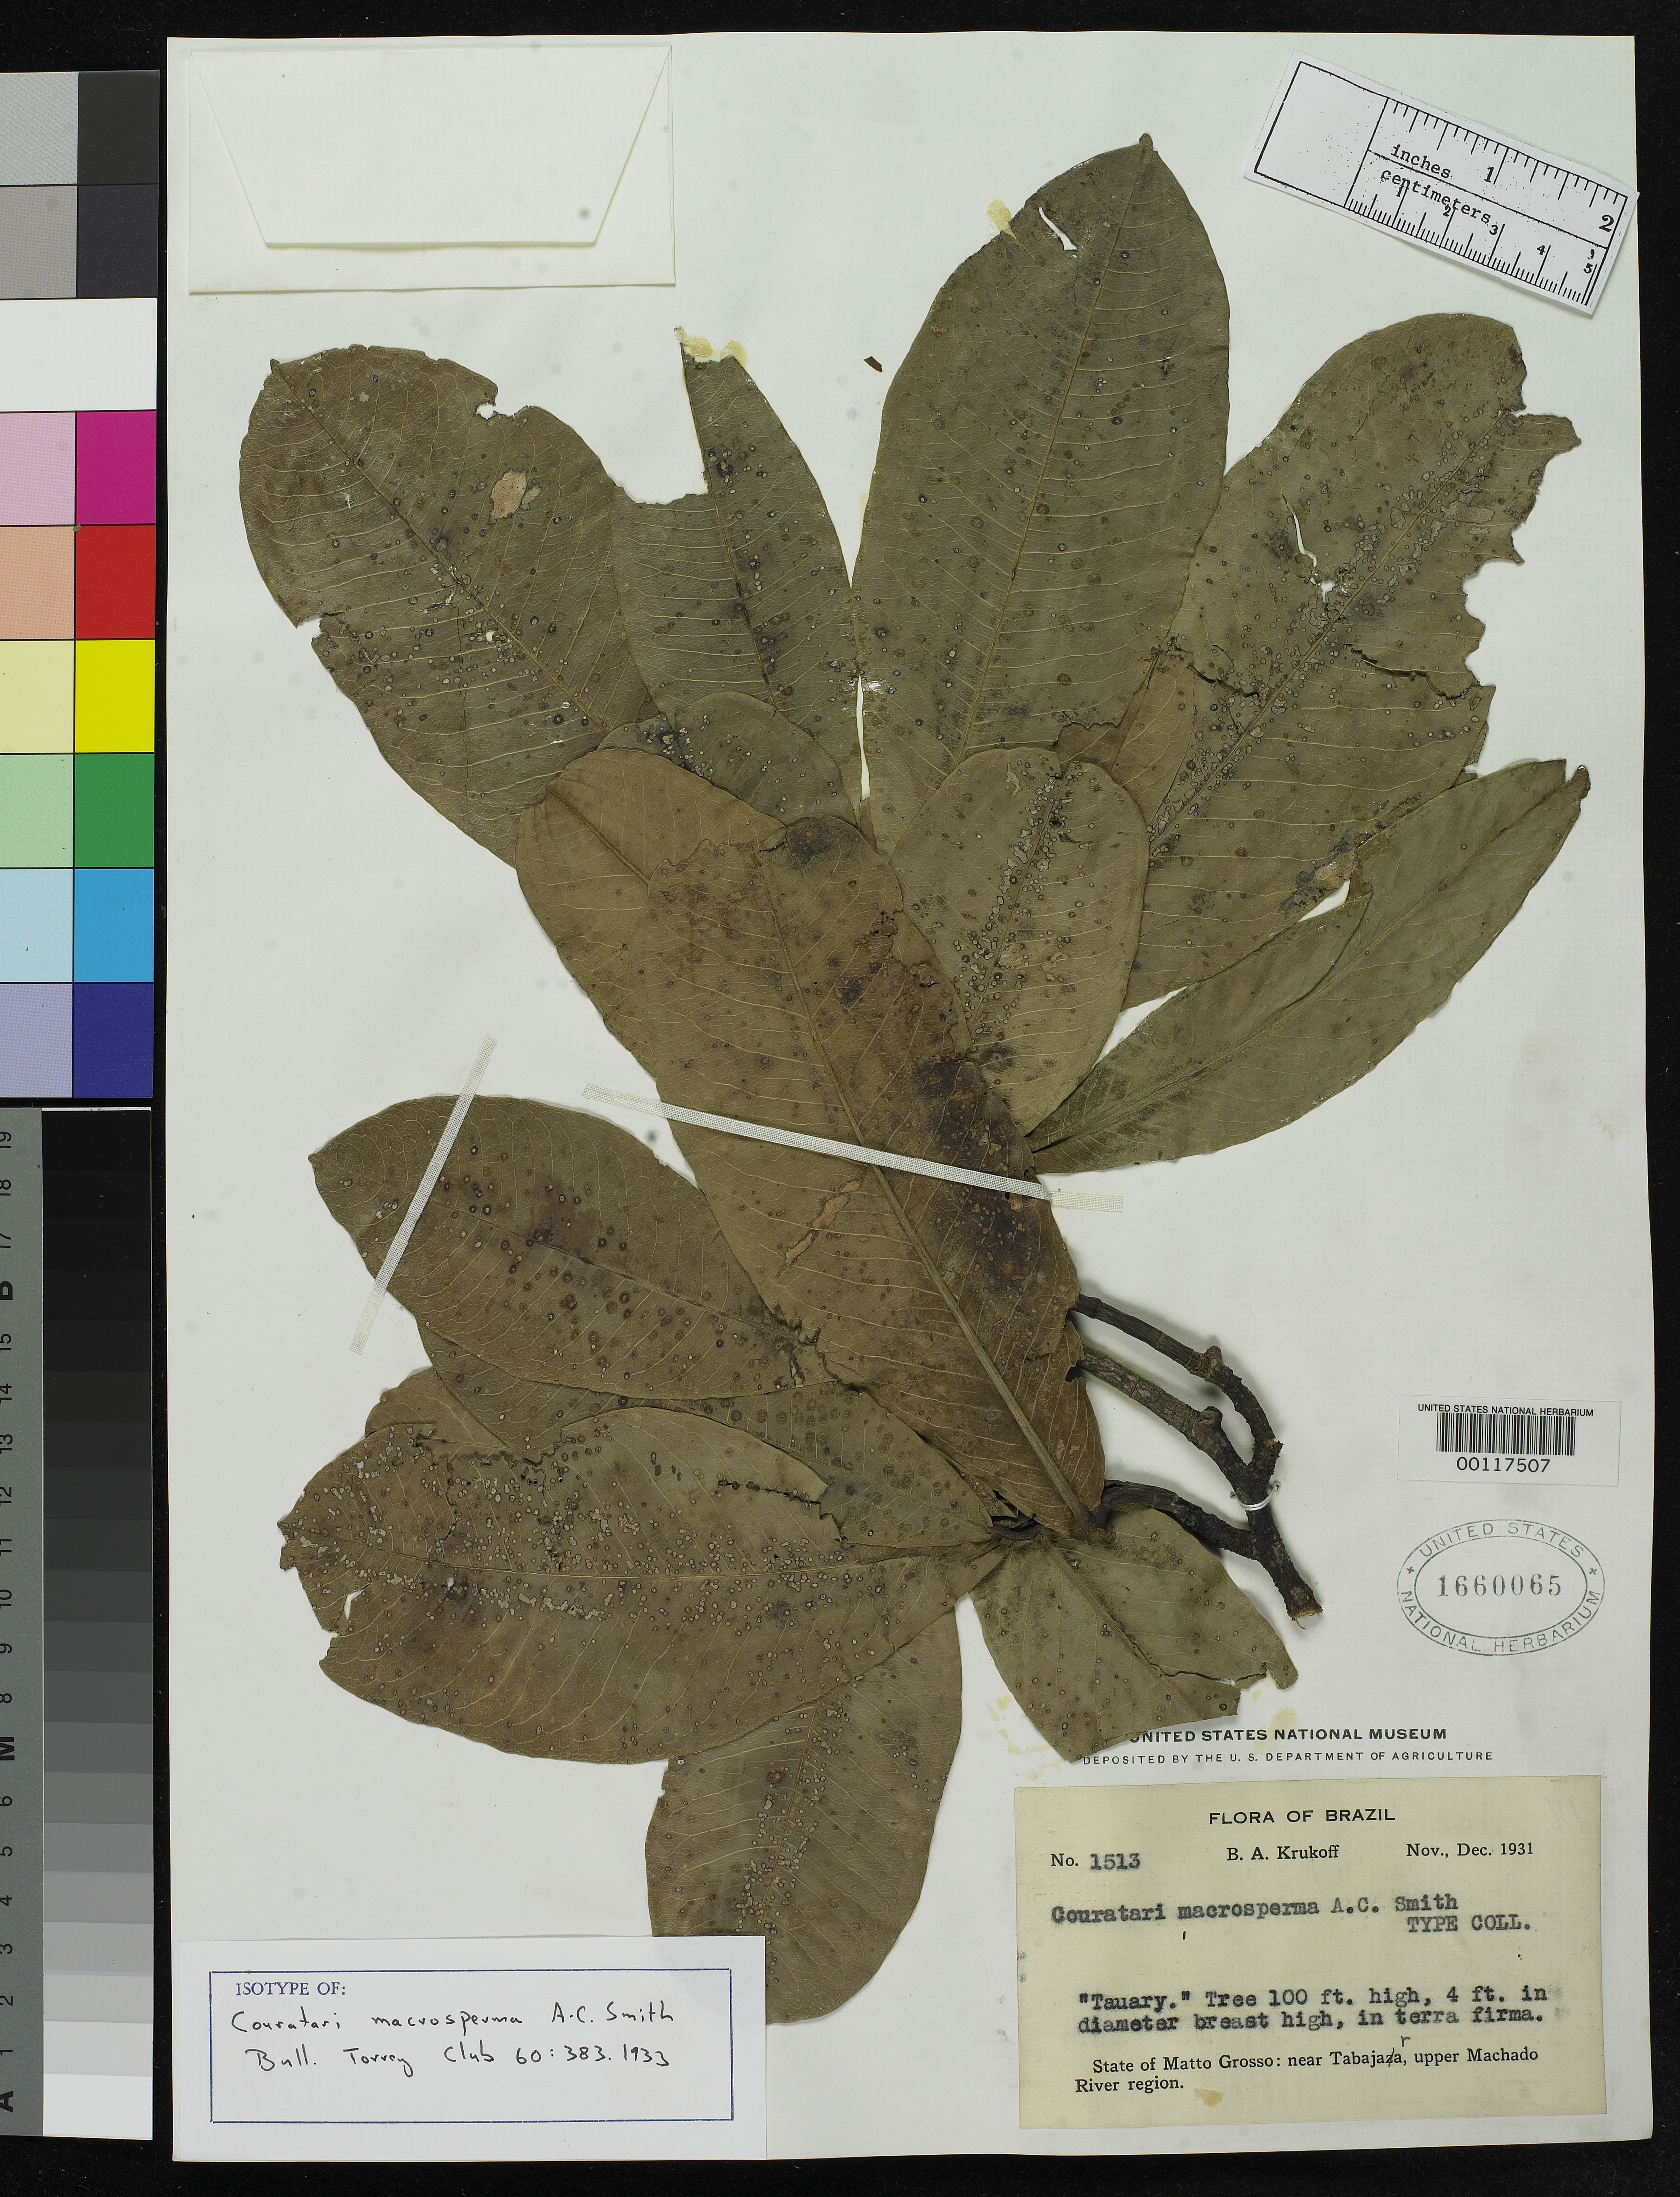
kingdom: Plantae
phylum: Tracheophyta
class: Magnoliopsida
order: Ericales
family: Lecythidaceae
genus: Couratari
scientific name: Couratari macrosperma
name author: A.C. Sm.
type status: Isotype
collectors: B. A. Krukoff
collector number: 1513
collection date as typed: Nov 1931 to -- Dec 1931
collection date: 1931-11/1931-12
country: Brazil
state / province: Mato Grosso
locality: Near Tabajara, Upper Machado River Region.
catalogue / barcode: US 1660065